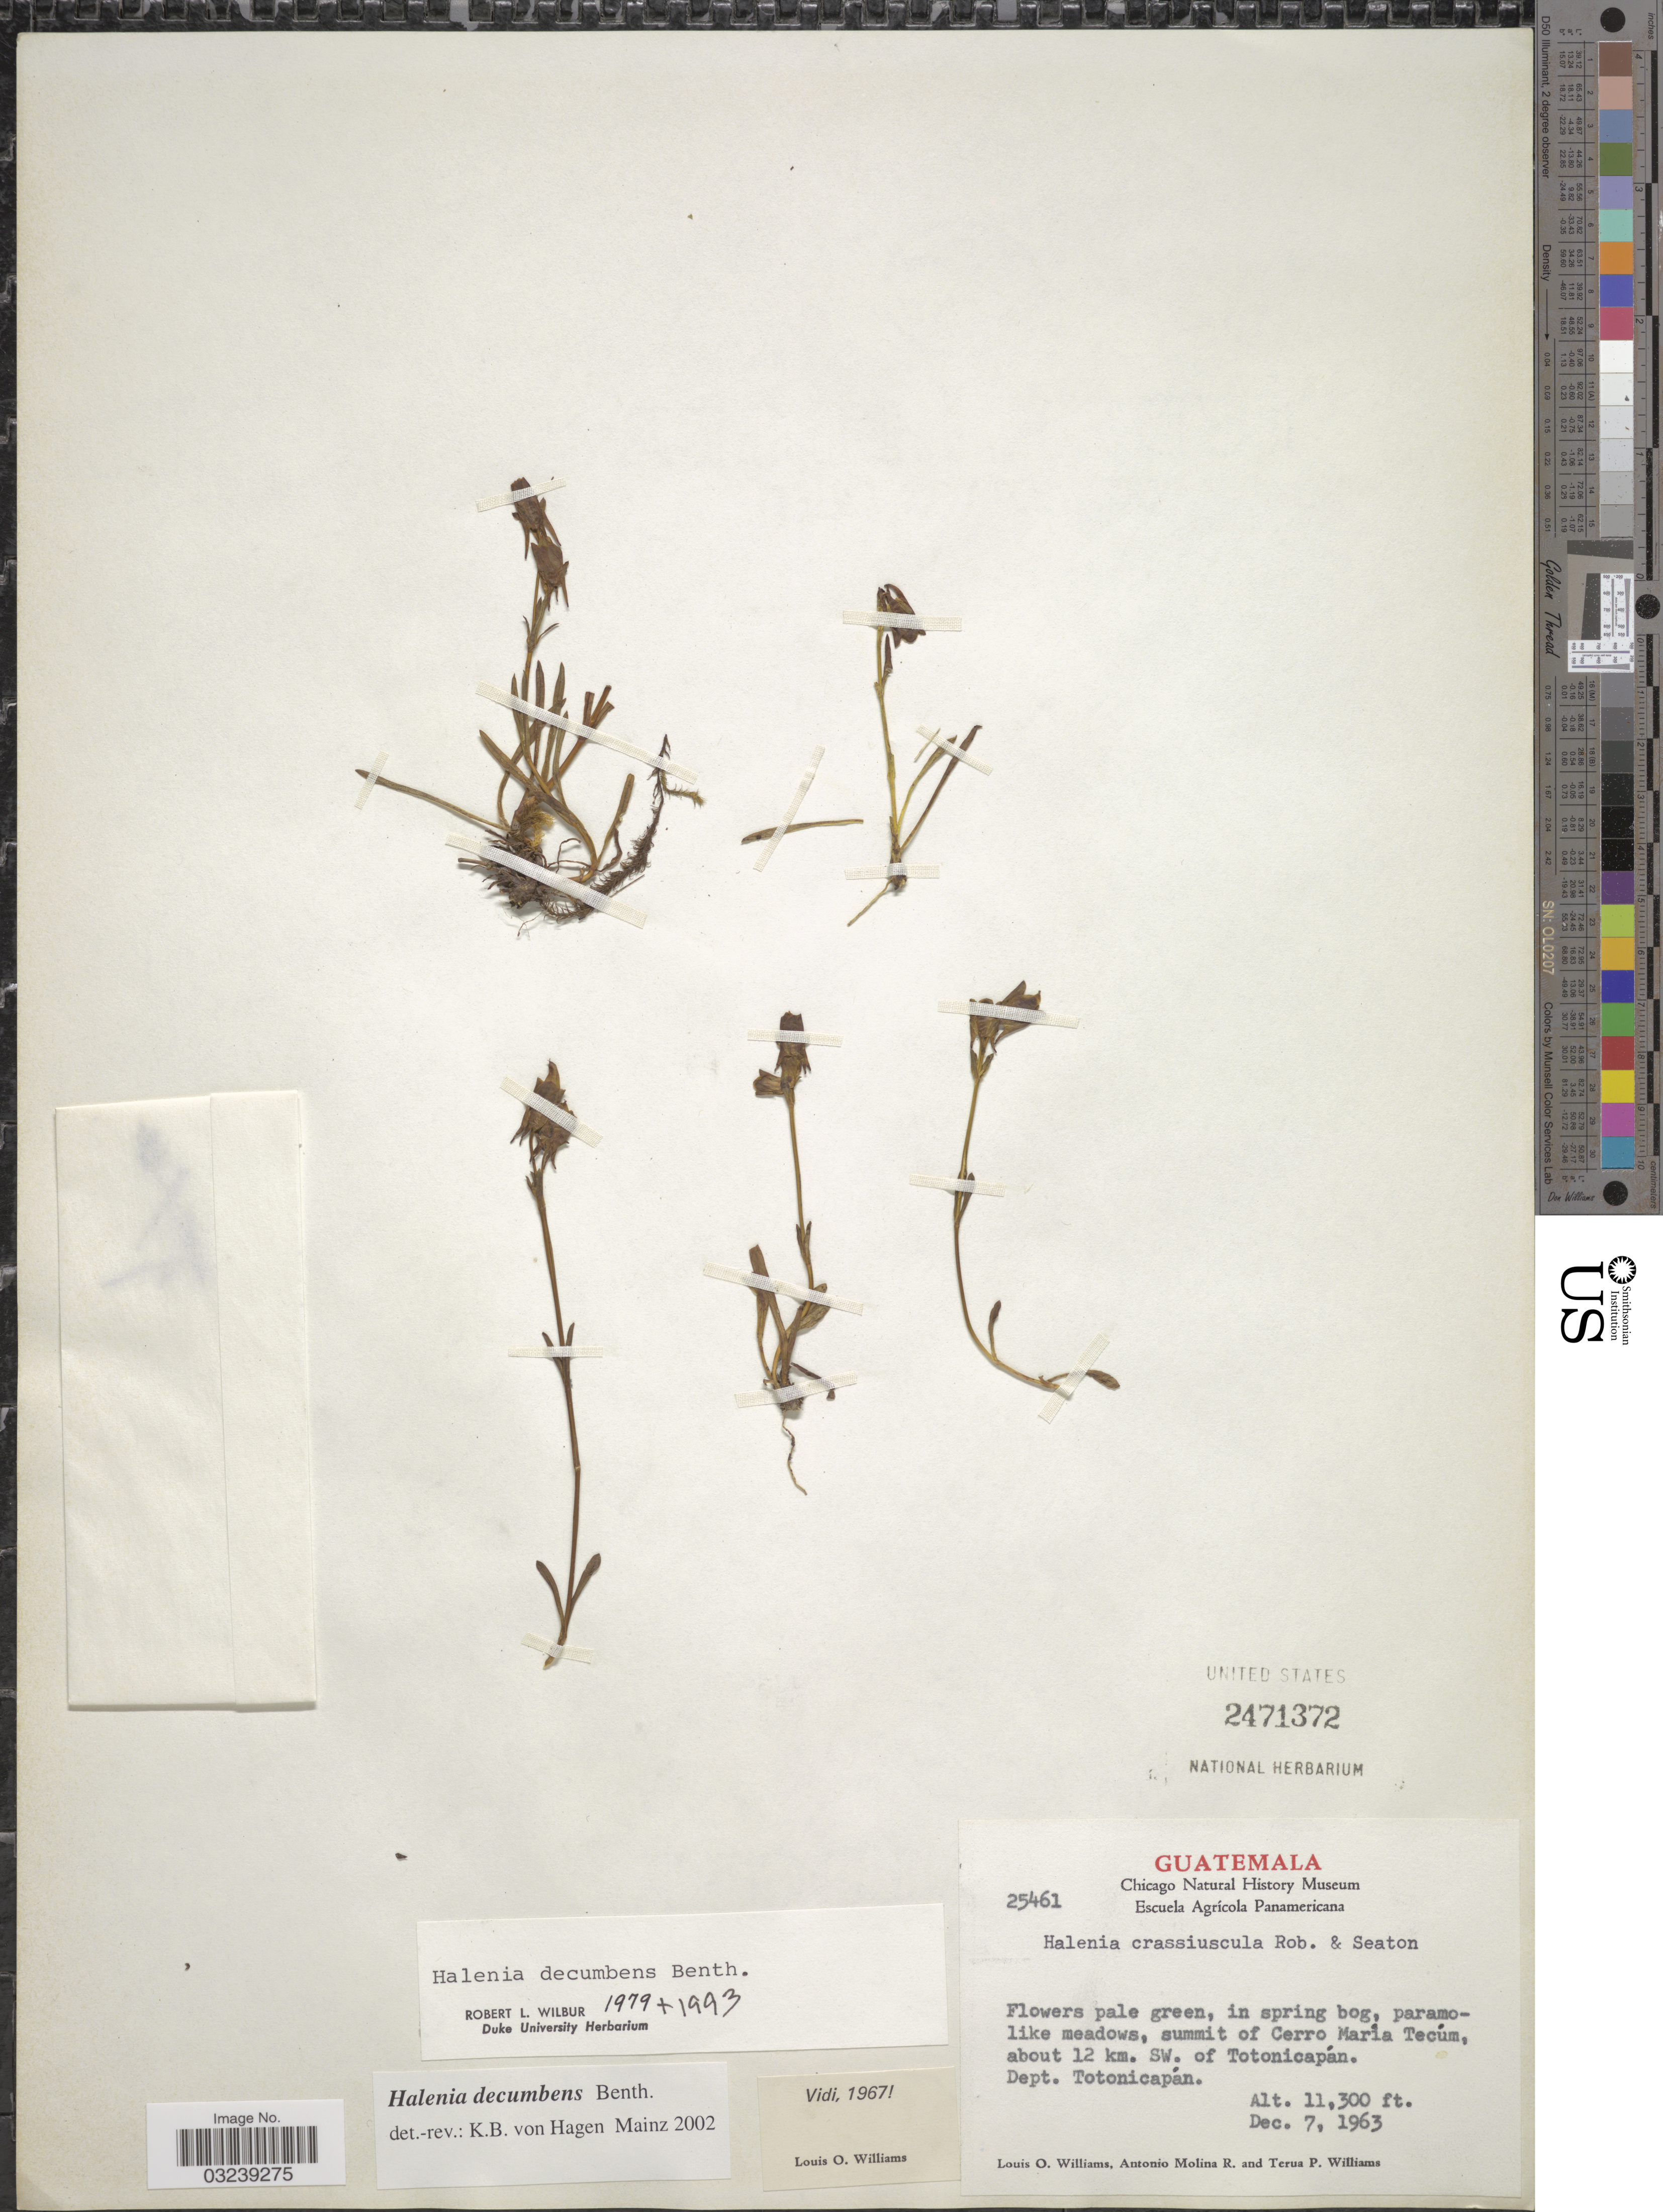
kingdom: Plantae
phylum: Tracheophyta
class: Magnoliopsida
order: Gentianales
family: Gentianaceae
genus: Halenia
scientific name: Halenia decumbens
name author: Benth.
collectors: L. O. Williams, A. Molina R. & T. Williams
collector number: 25461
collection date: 1963-12-07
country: Guatemala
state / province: Totonicapan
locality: Summit of Cerro María Tecúm, about 12 km. SW. of Totonicapán. Dept. Totonicapán.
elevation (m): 3444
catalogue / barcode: US 2471372